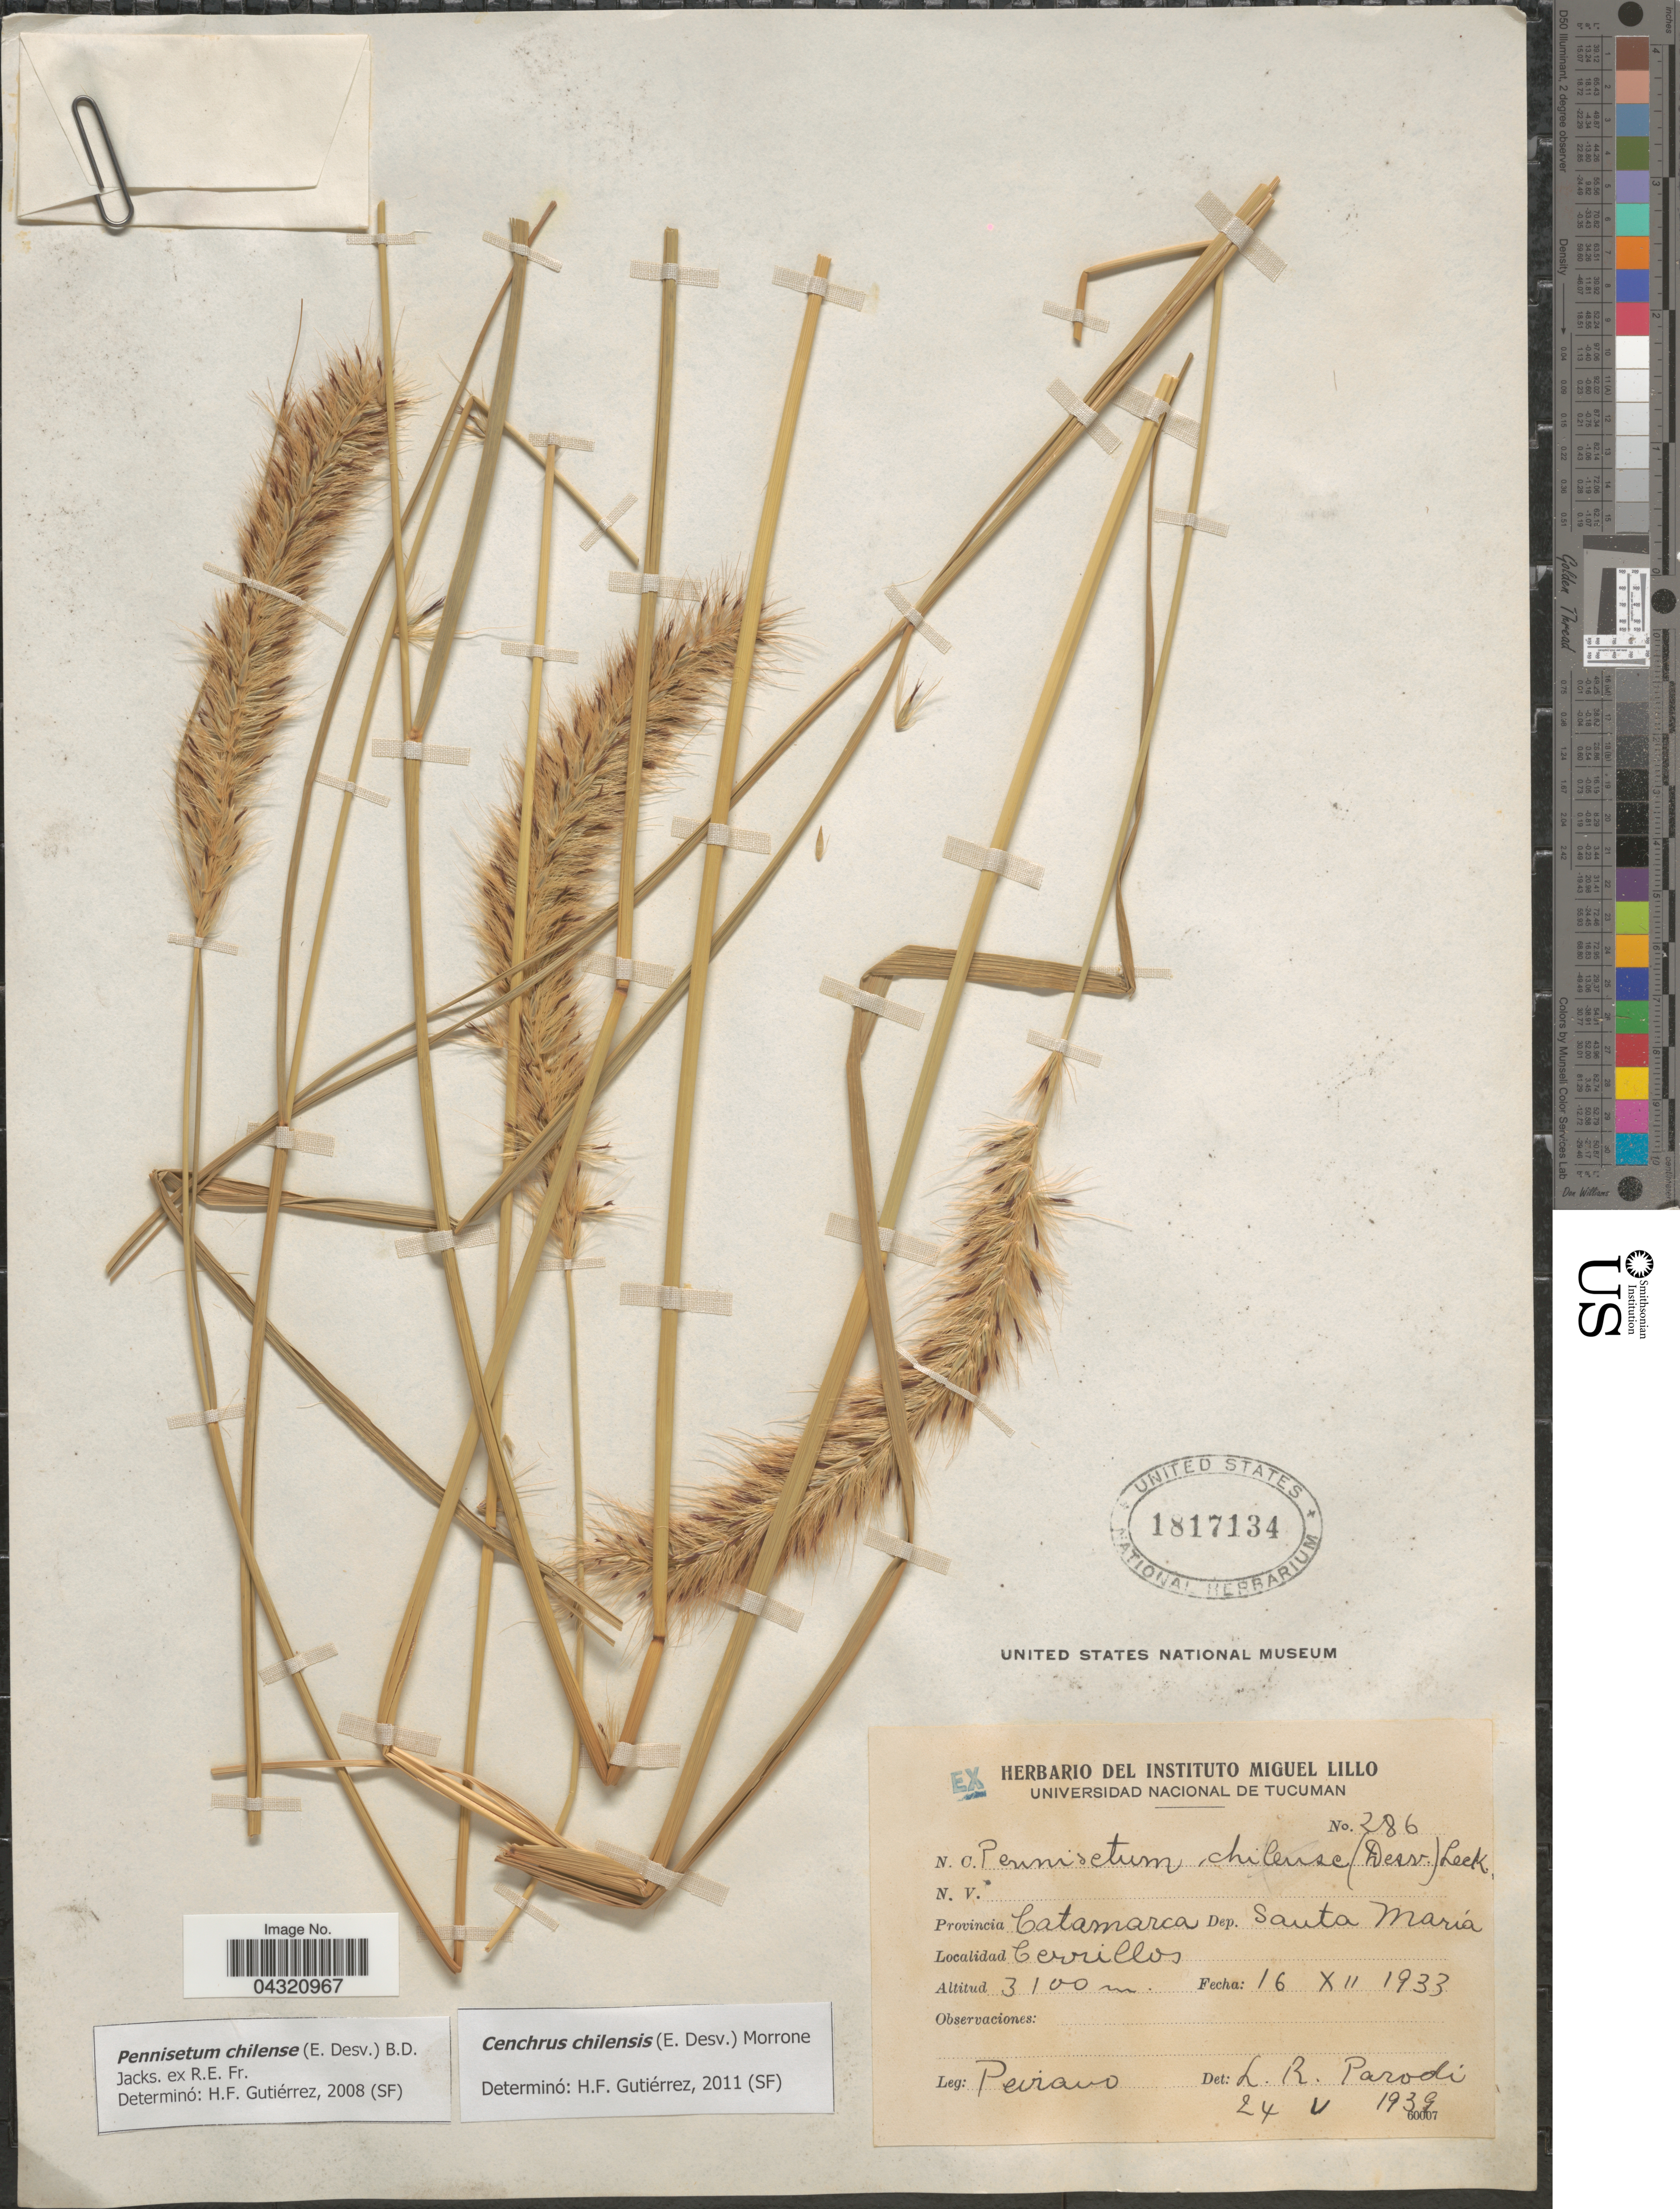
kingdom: Plantae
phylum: Tracheophyta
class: Liliopsida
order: Poales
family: Poaceae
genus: Cenchrus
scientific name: Cenchrus chilensis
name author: (É. Desv.) Morrone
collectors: Peirano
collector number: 286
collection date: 1933-12-16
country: Argentina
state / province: Catamarca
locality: Dep. Santa María. Cervillos.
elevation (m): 3100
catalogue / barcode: US 1817134